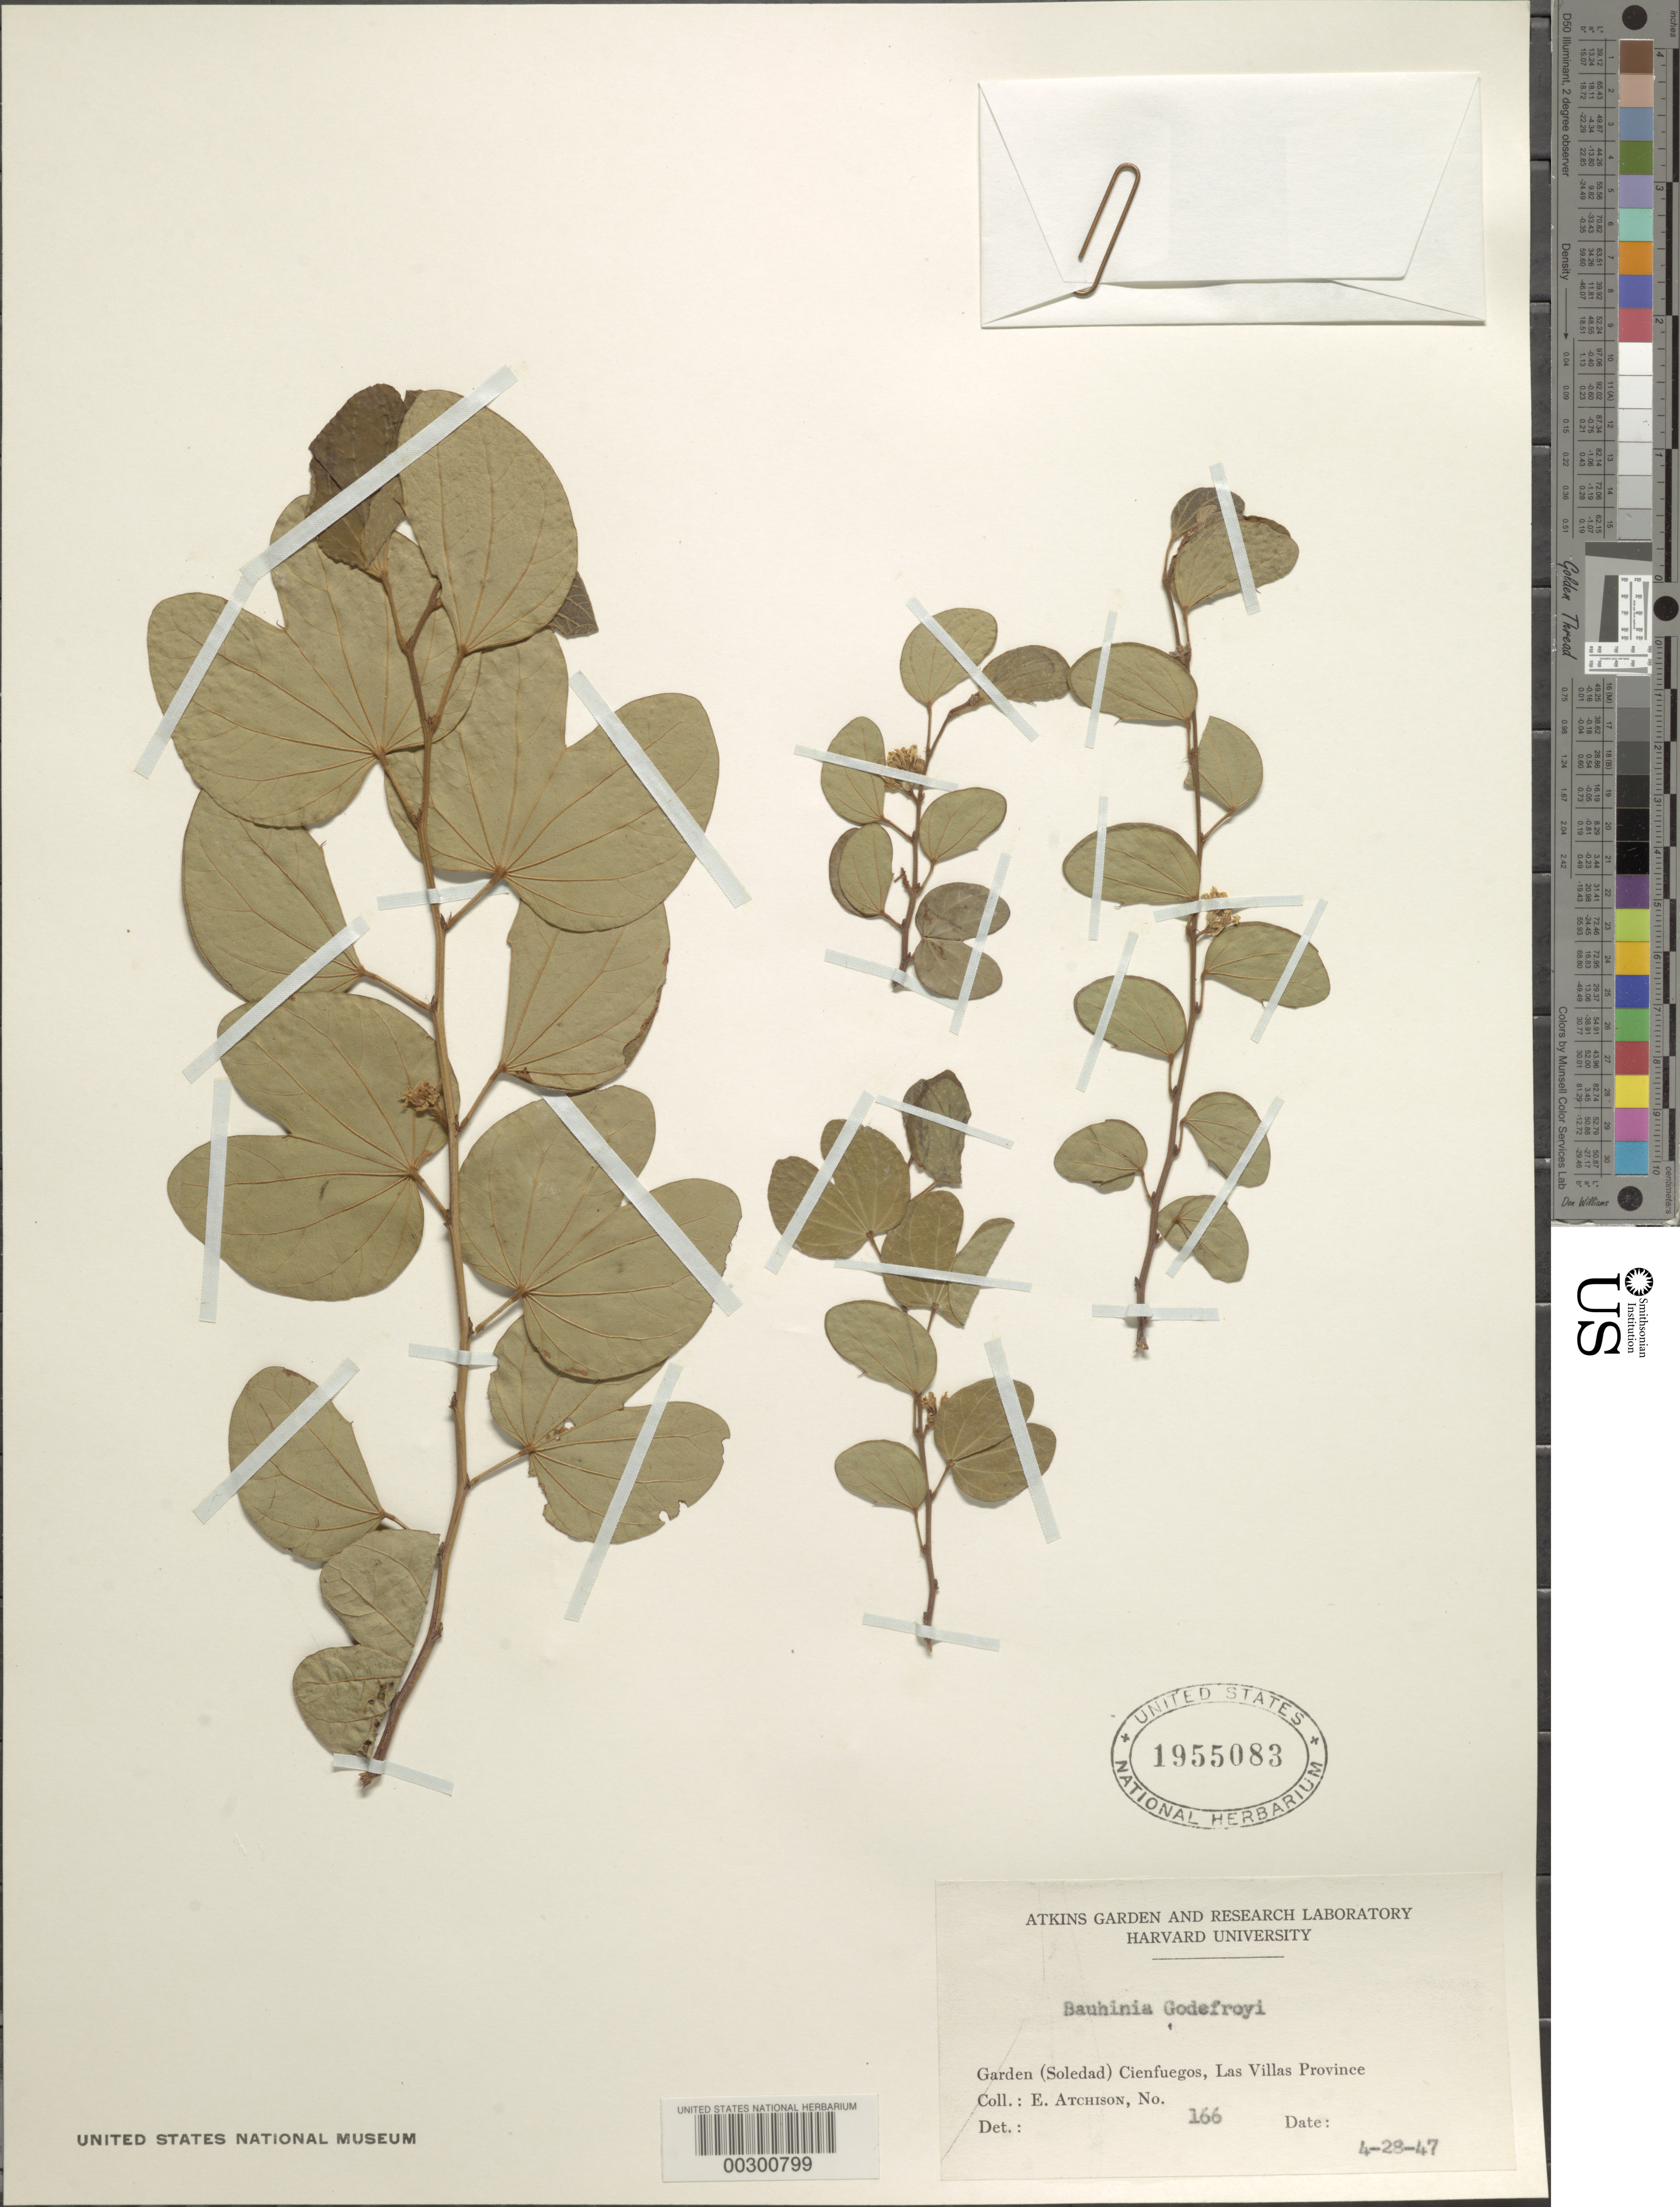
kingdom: Plantae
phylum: Tracheophyta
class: Magnoliopsida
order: Fabales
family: Fabaceae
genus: Bauhinia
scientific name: Bauhinia godefroyi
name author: Gagnep.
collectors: E. Atchison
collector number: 166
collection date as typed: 28 Apr 1947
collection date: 1947-04-28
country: Cuba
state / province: Las Villas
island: Greater Antilles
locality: Garden (soledad) cienfuegos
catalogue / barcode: US 1955083